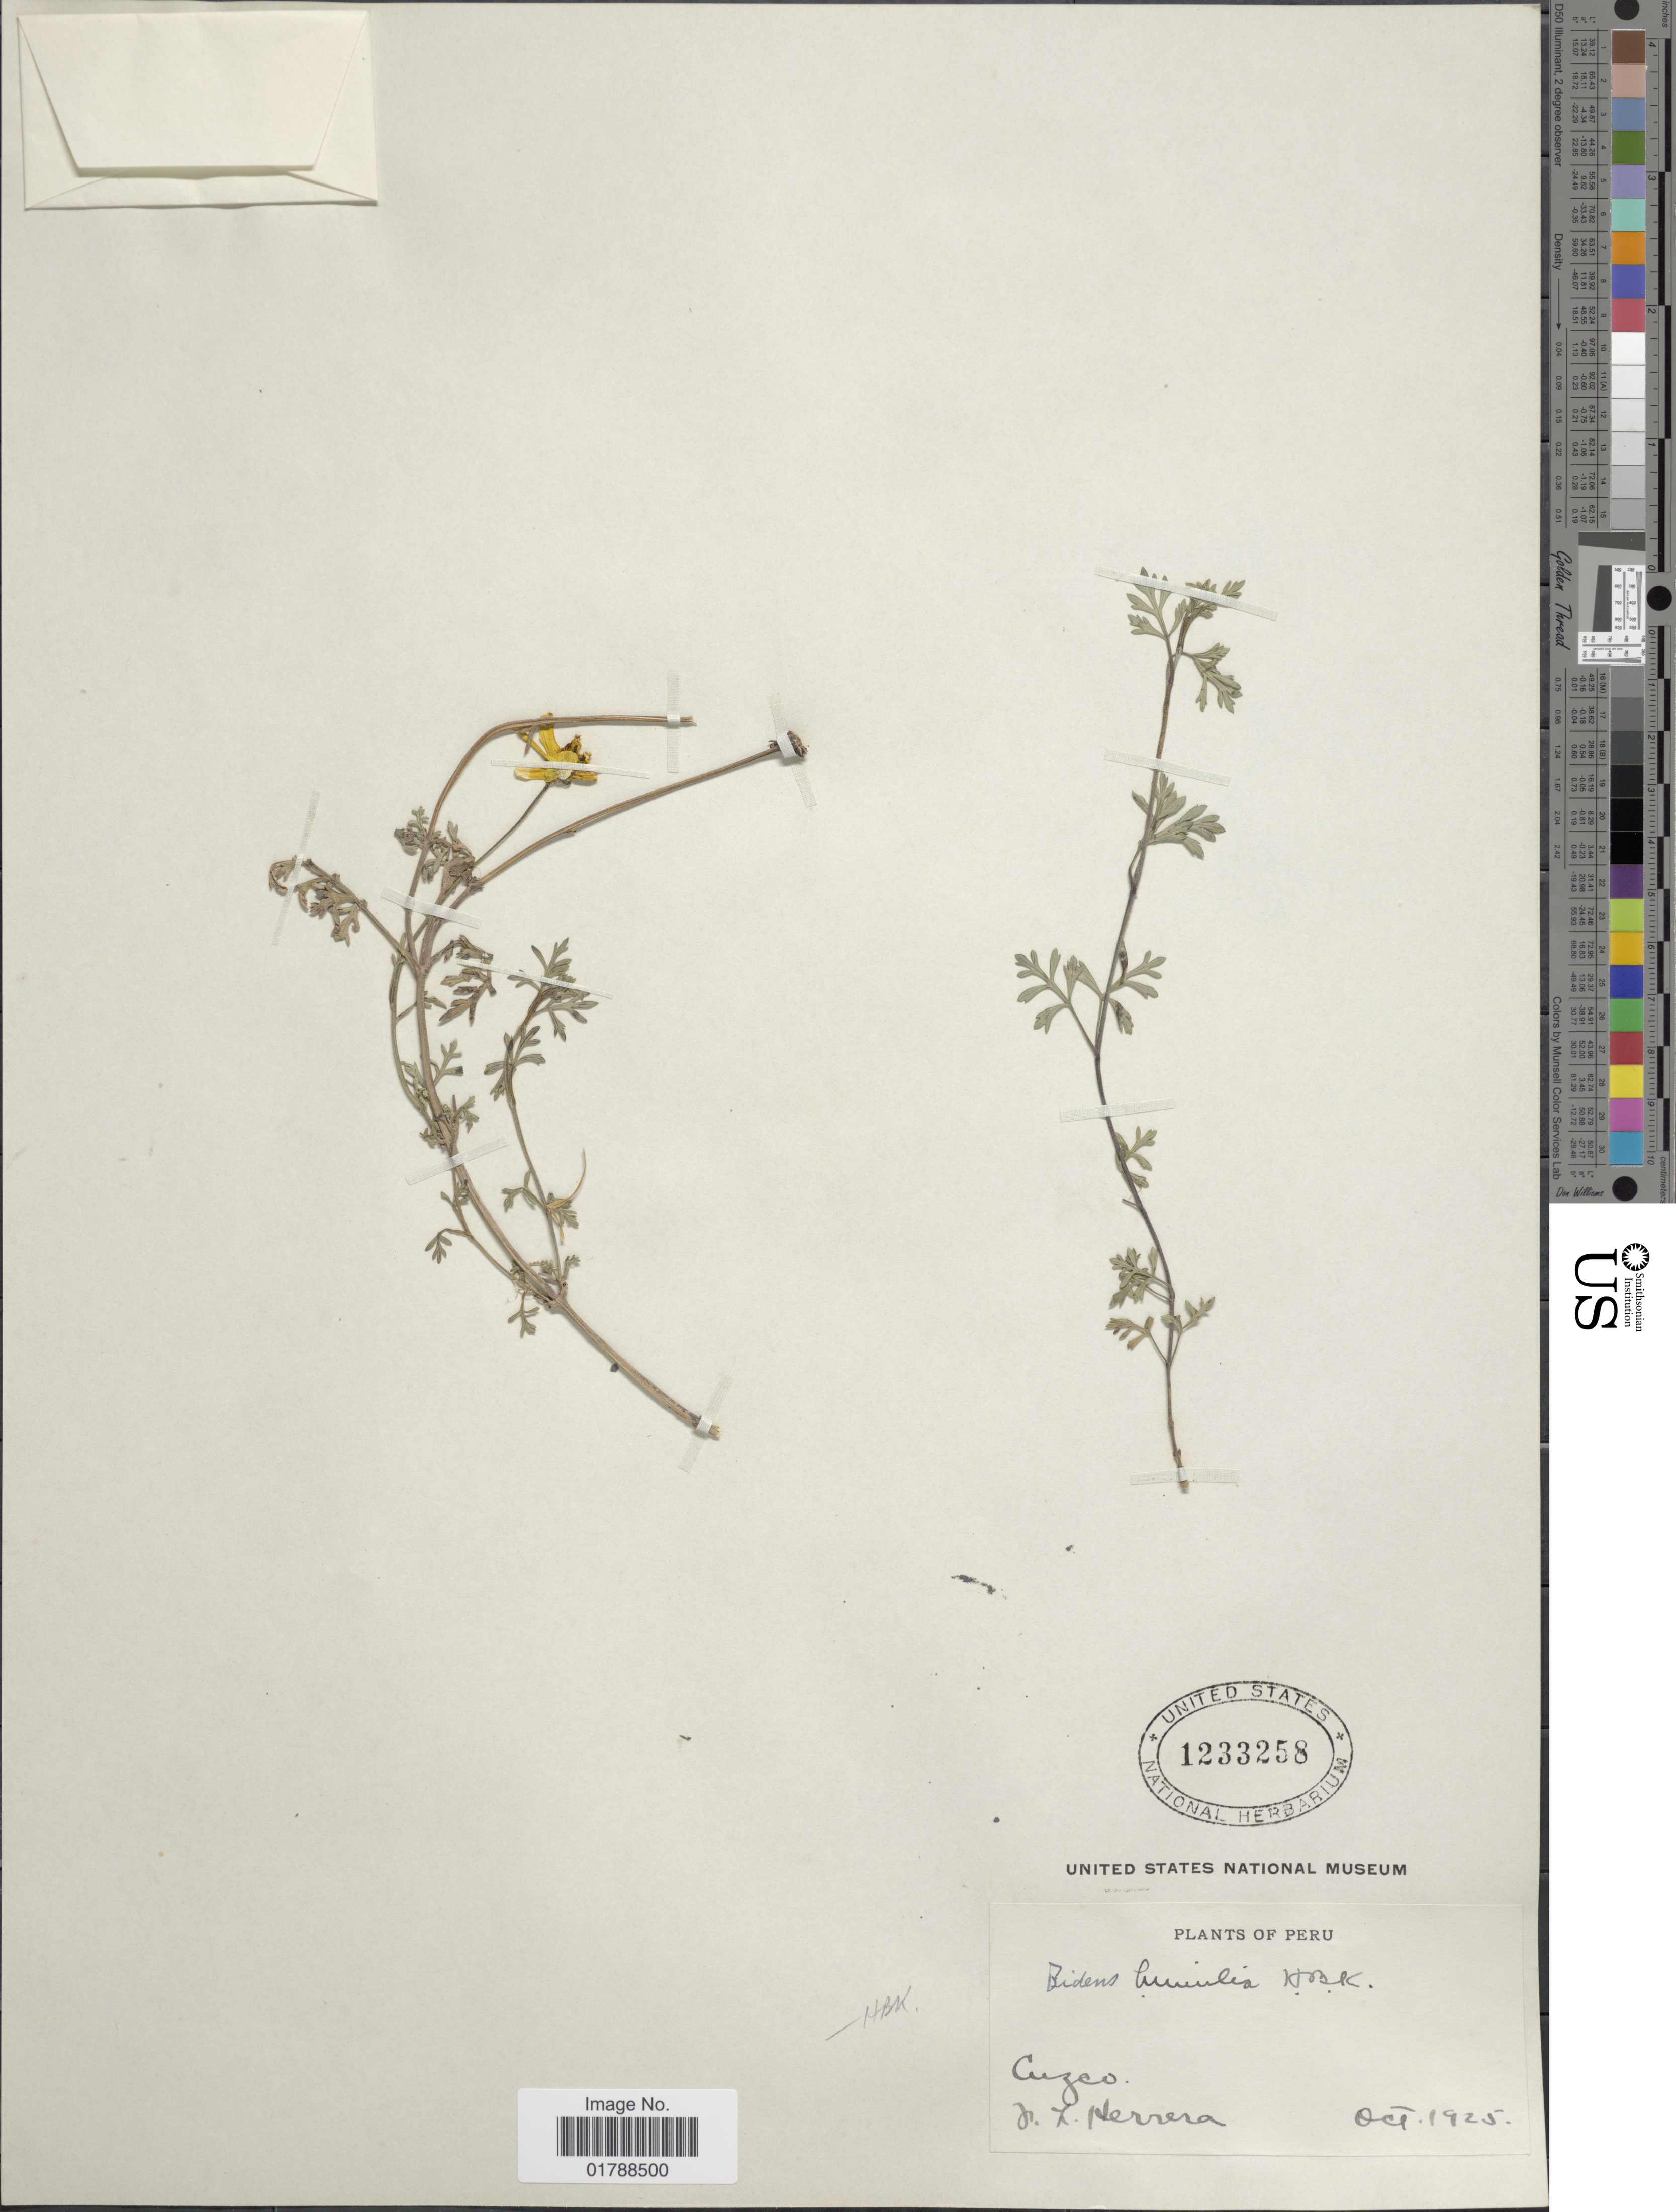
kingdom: Plantae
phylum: Tracheophyta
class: Magnoliopsida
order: Asterales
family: Asteraceae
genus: Bidens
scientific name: Bidens humilis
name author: Kunth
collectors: F. L. Herrera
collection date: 1925-10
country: Peru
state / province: Cusco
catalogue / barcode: US 1233258